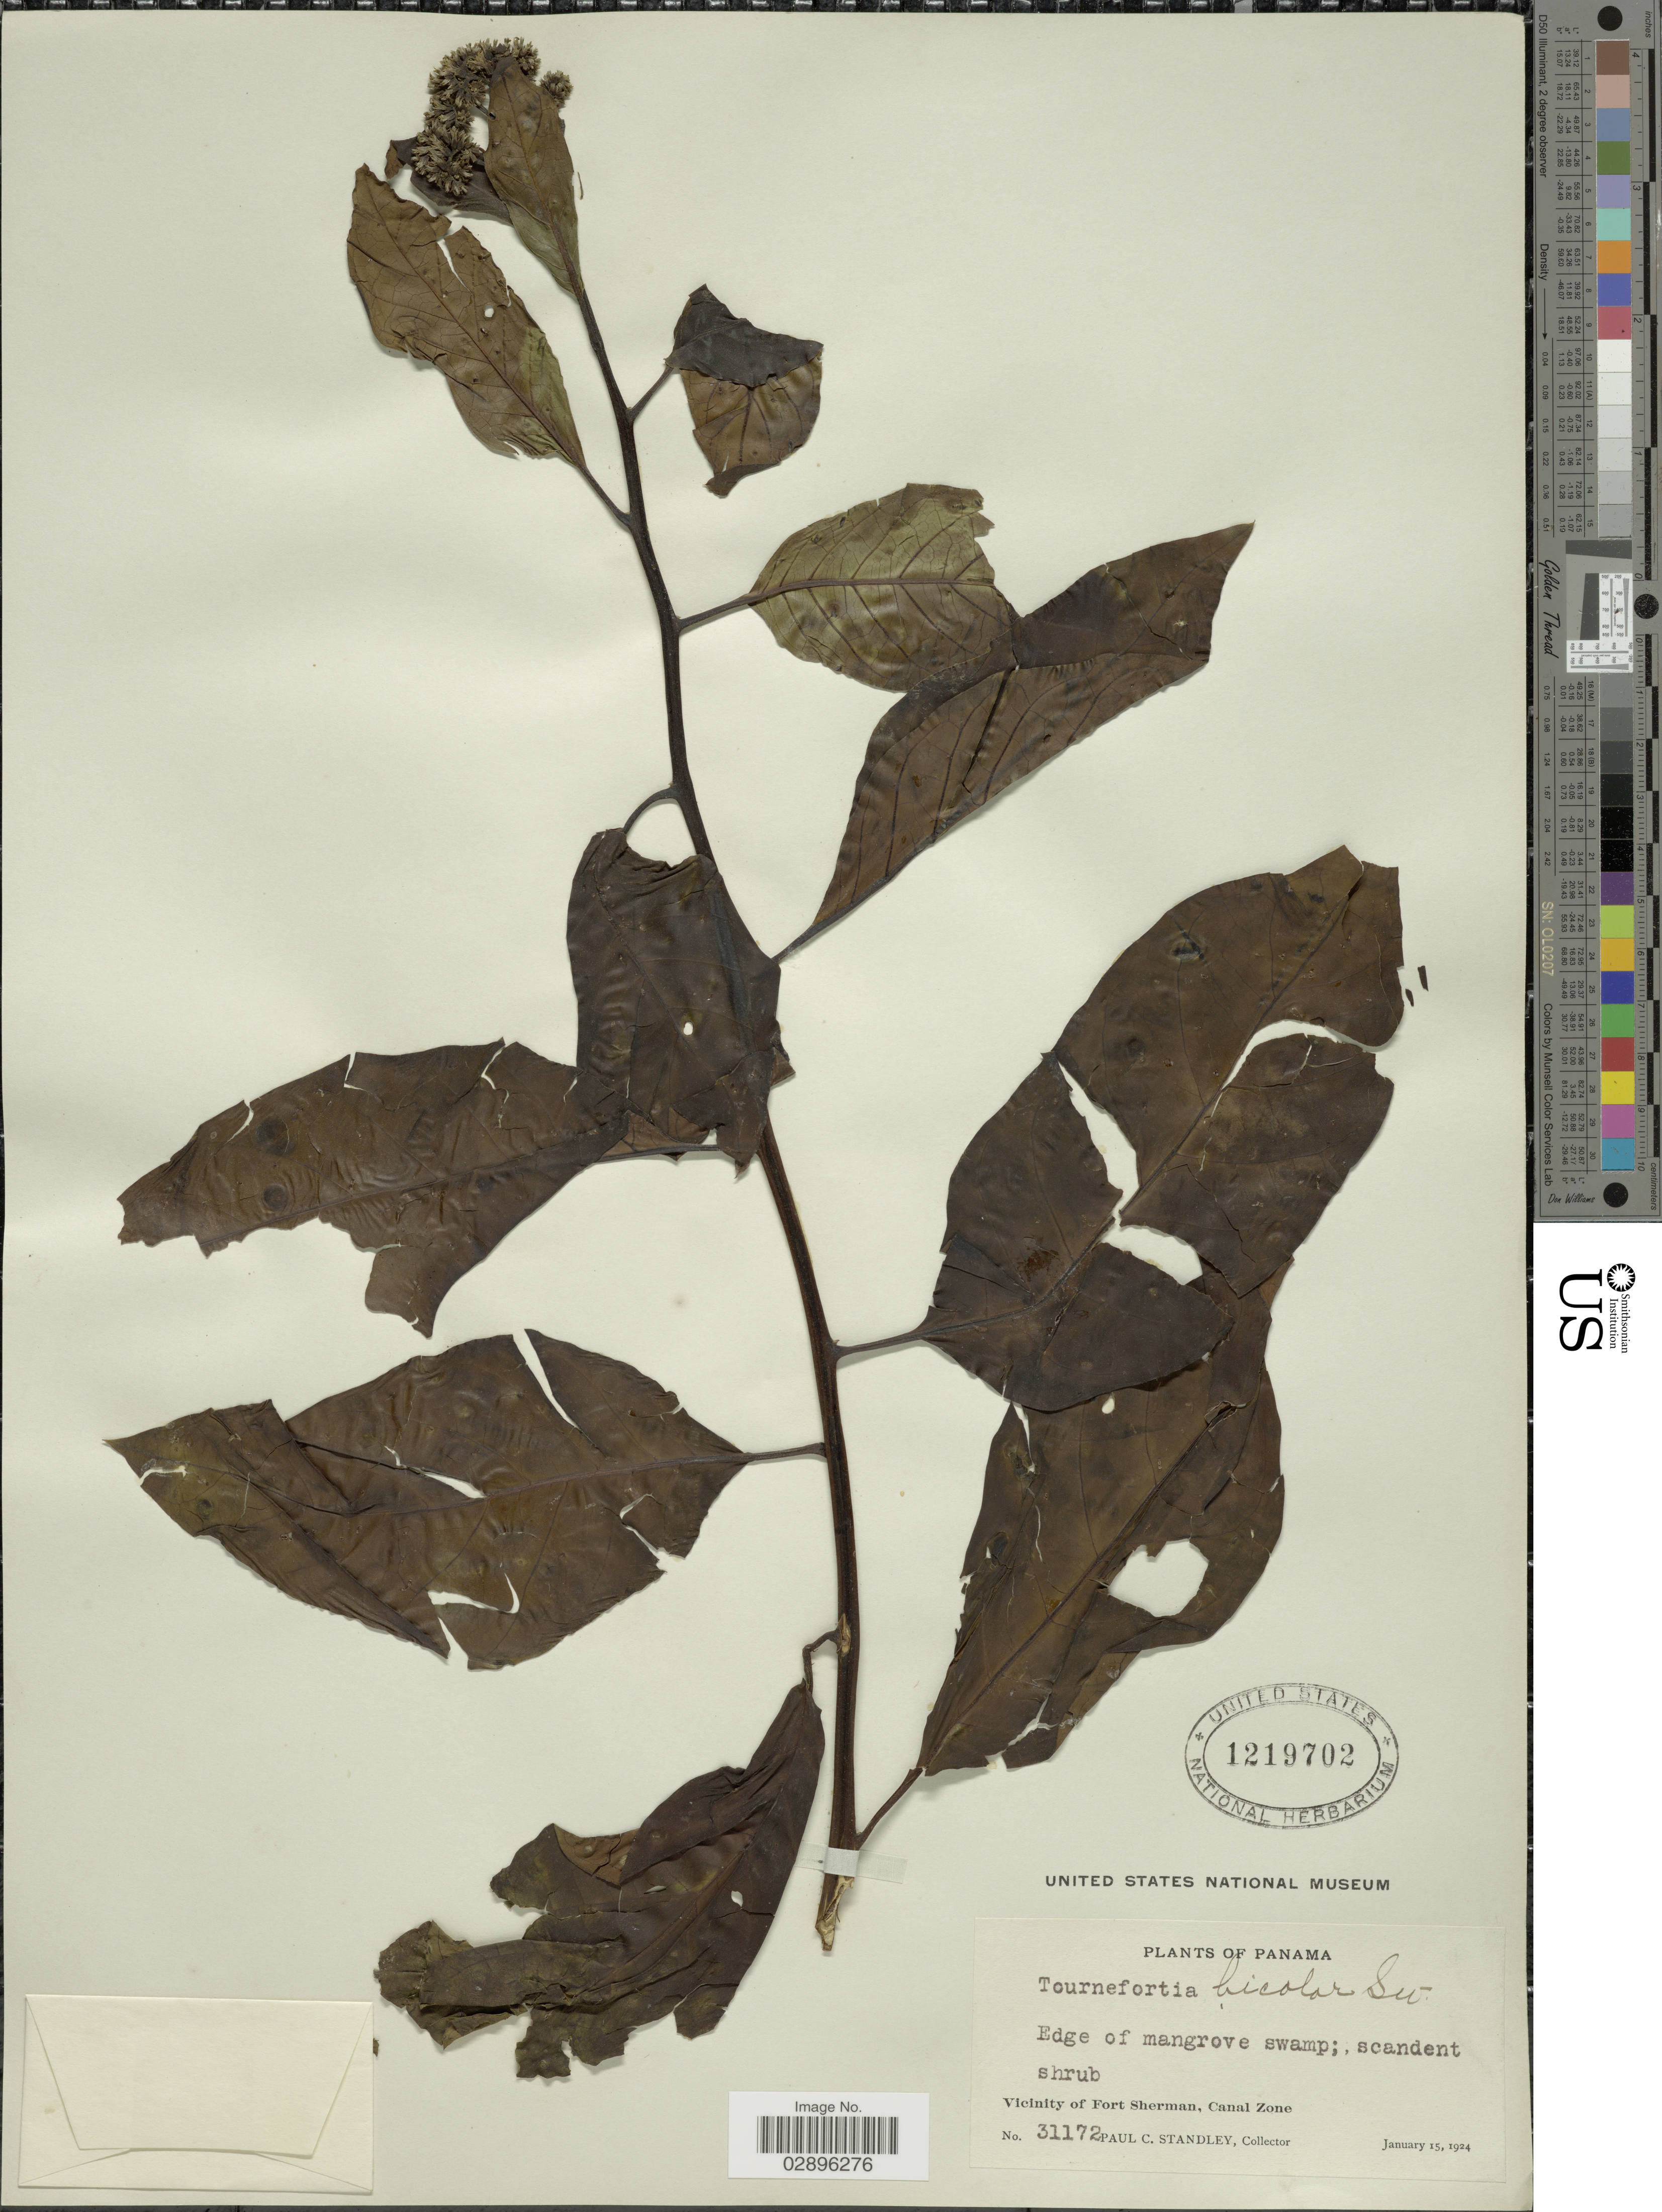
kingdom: Plantae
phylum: Tracheophyta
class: Magnoliopsida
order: Boraginales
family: Heliotropiaceae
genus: Tournefortia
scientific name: Tournefortia bicolor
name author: Sw.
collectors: P. C. Standley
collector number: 31172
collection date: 1924-01-15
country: Panama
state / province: Colón / Panamá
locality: Vicinity of Fort Sherman, Canal Zone.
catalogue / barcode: US 1219702